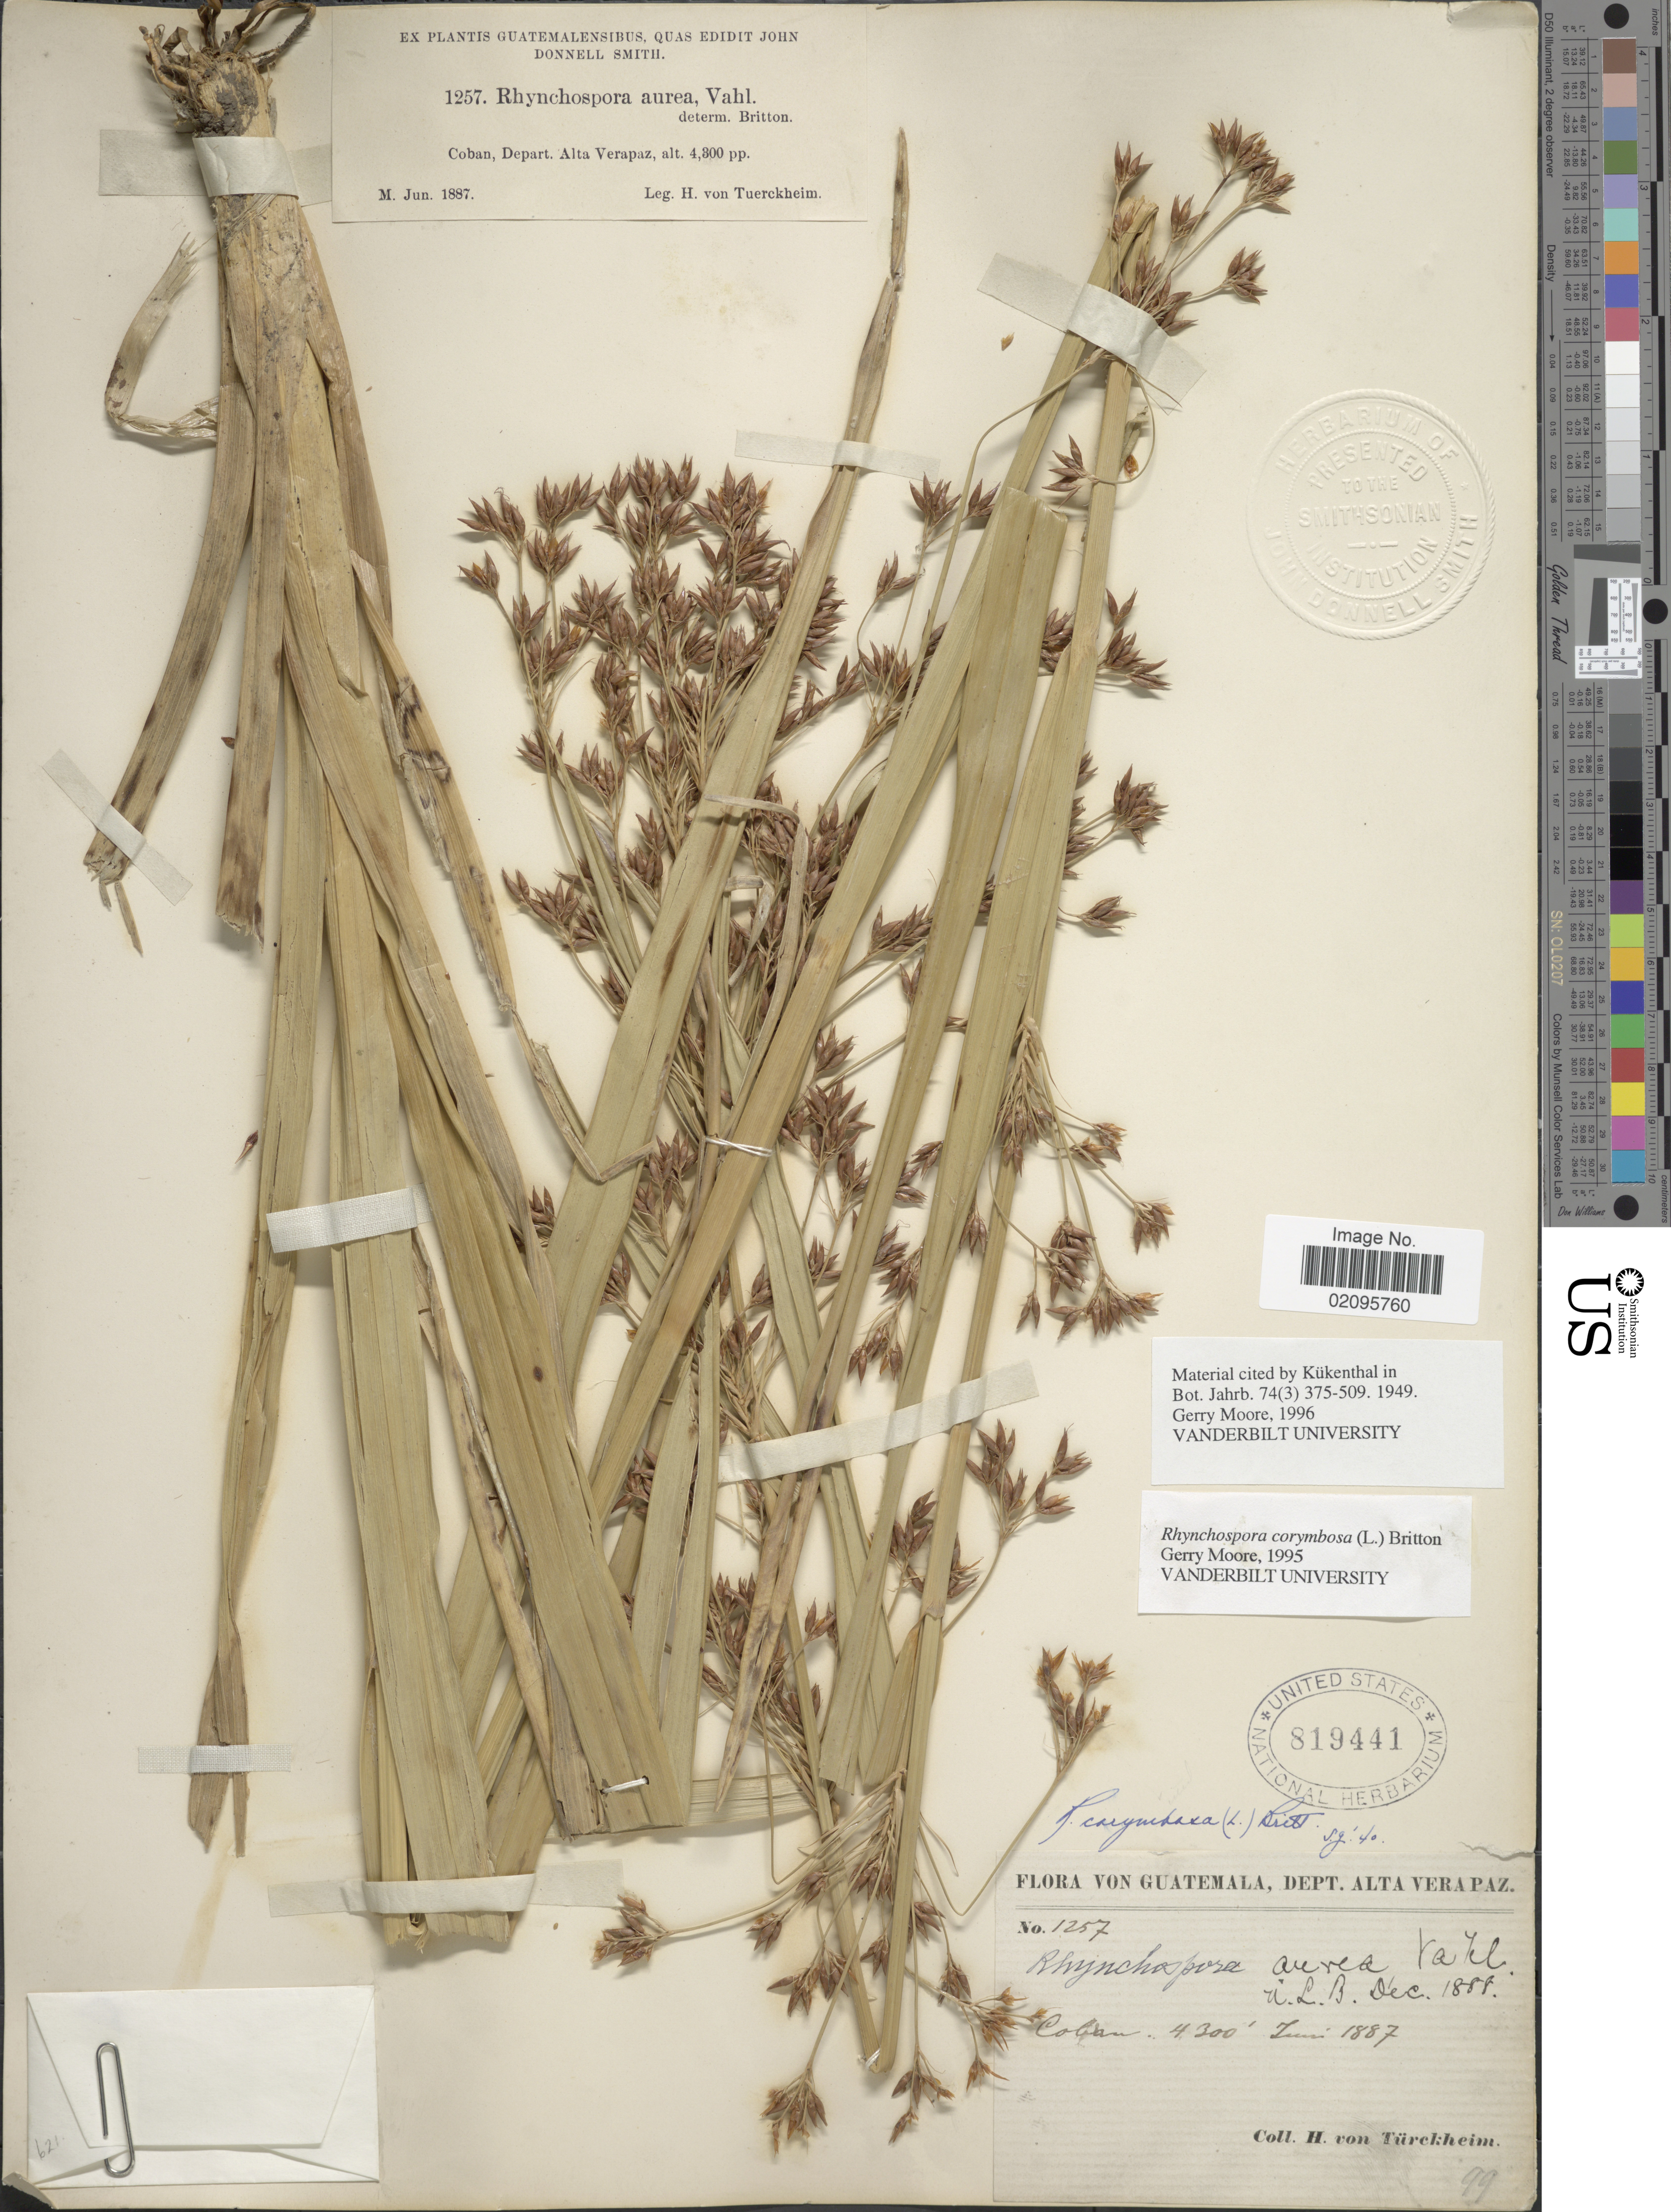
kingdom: Plantae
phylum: Tracheophyta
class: Liliopsida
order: Poales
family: Cyperaceae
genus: Rhynchospora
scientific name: Rhynchospora corymbosa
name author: (L.) Britton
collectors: H. von Türckheim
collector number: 1257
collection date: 1887-06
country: Guatemala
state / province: Alta Verapaz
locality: Coban.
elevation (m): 1311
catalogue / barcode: US 819441